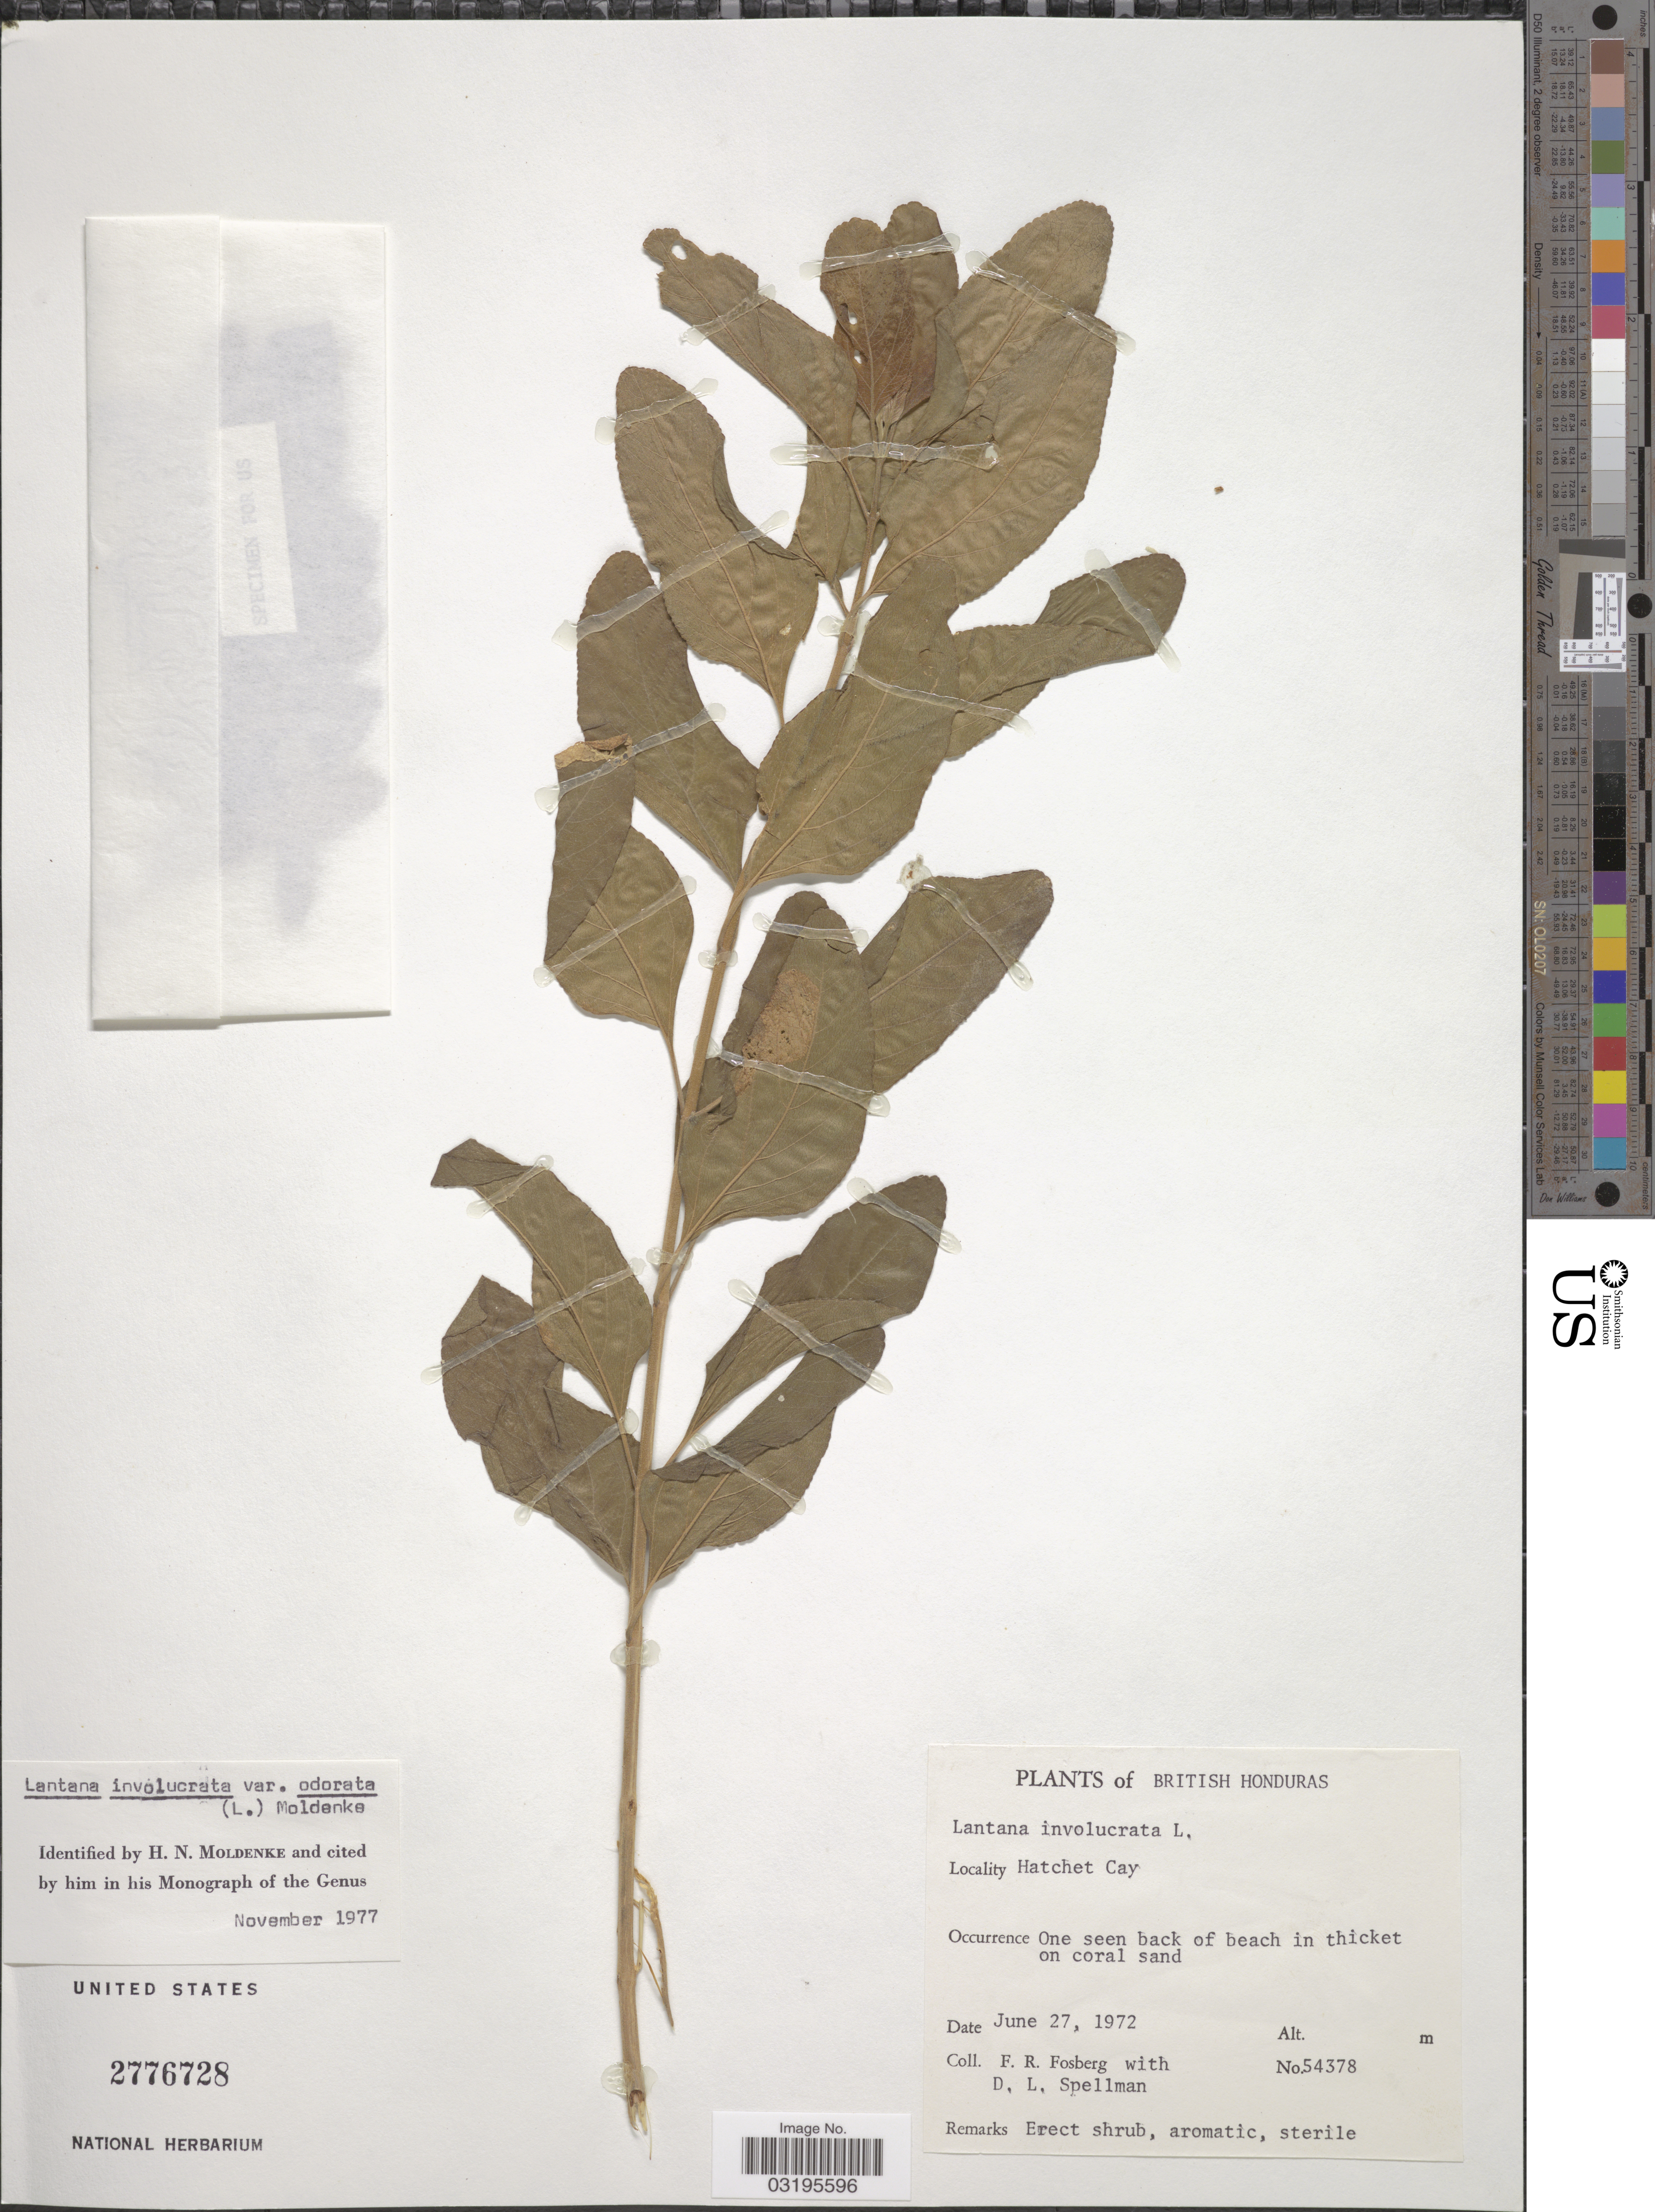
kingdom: Plantae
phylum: Tracheophyta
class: Magnoliopsida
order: Lamiales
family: Verbenaceae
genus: Lantana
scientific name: Lantana involucrata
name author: L.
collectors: F. R. Fosberg & D. L. Spellman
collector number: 54378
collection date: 1972-06-27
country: Belize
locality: British Honduras. Hatchet Cay.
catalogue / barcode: US 2776728